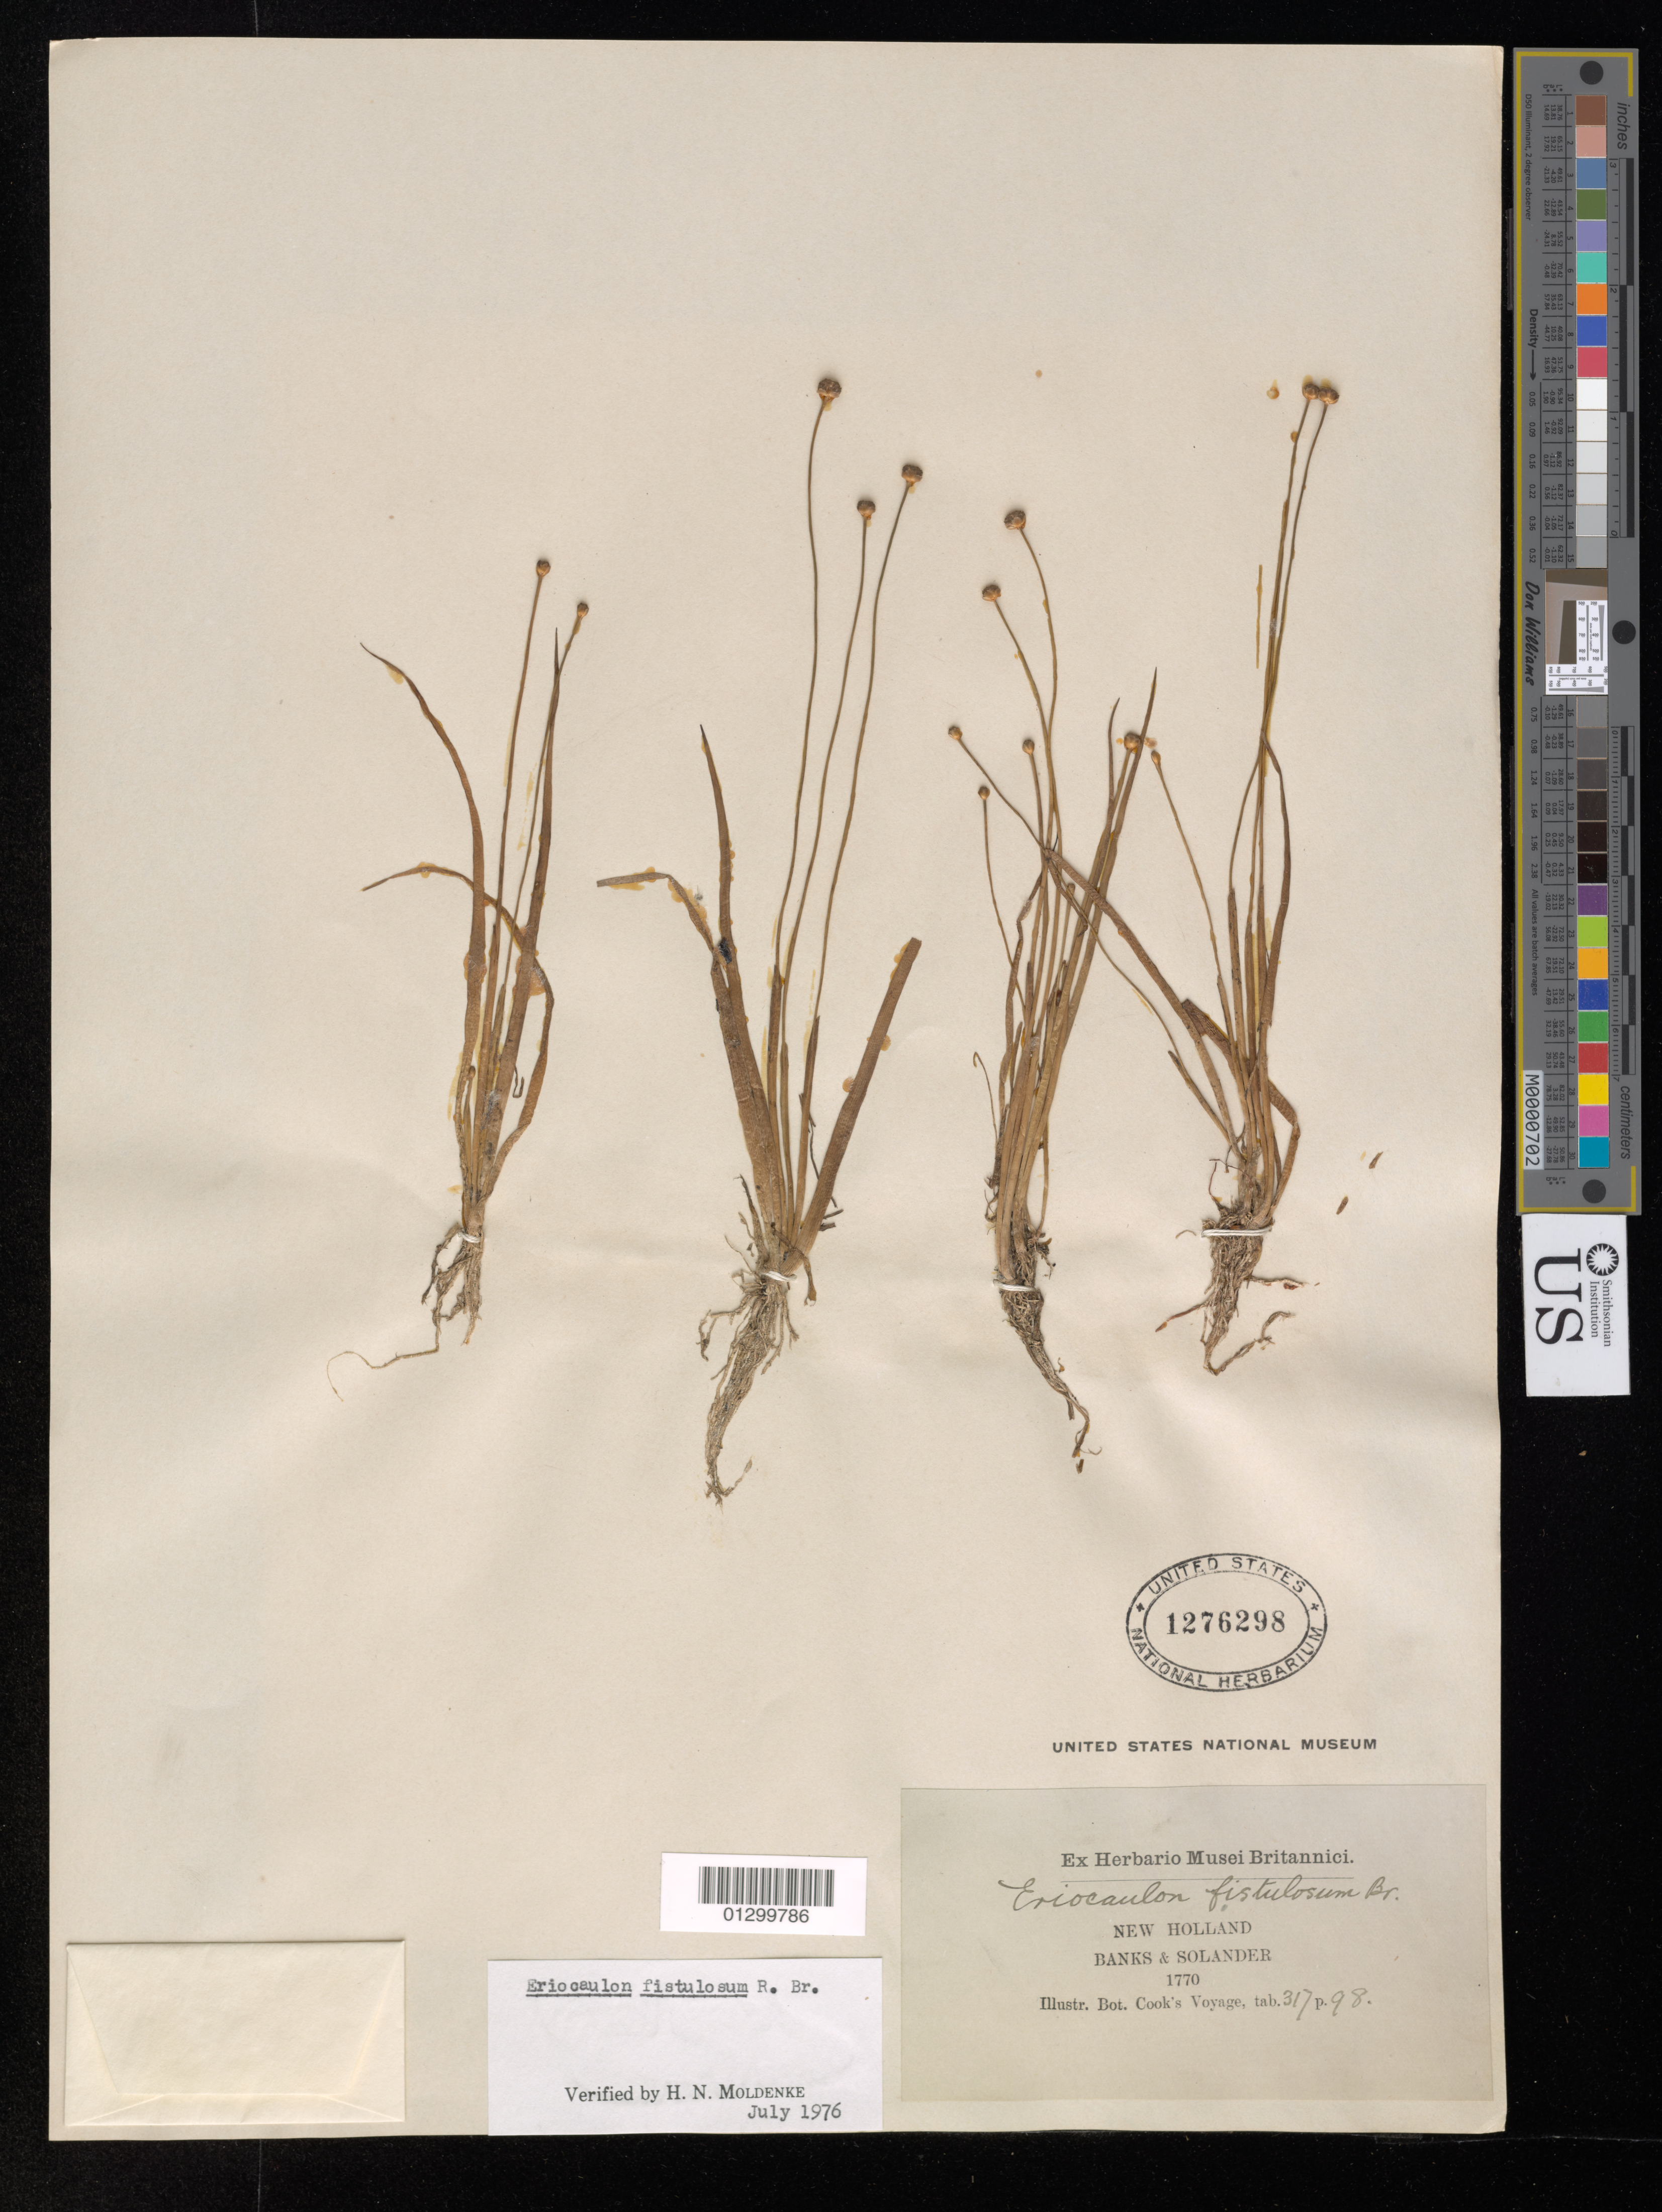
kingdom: Plantae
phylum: Tracheophyta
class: Liliopsida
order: Poales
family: Eriocaulaceae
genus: Eriocaulon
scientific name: Eriocaulon fistulosum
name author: R. Br.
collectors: J. Banks & D. C. Solander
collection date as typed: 1770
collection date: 1770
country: Australia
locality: New Holland.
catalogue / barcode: US 1276298